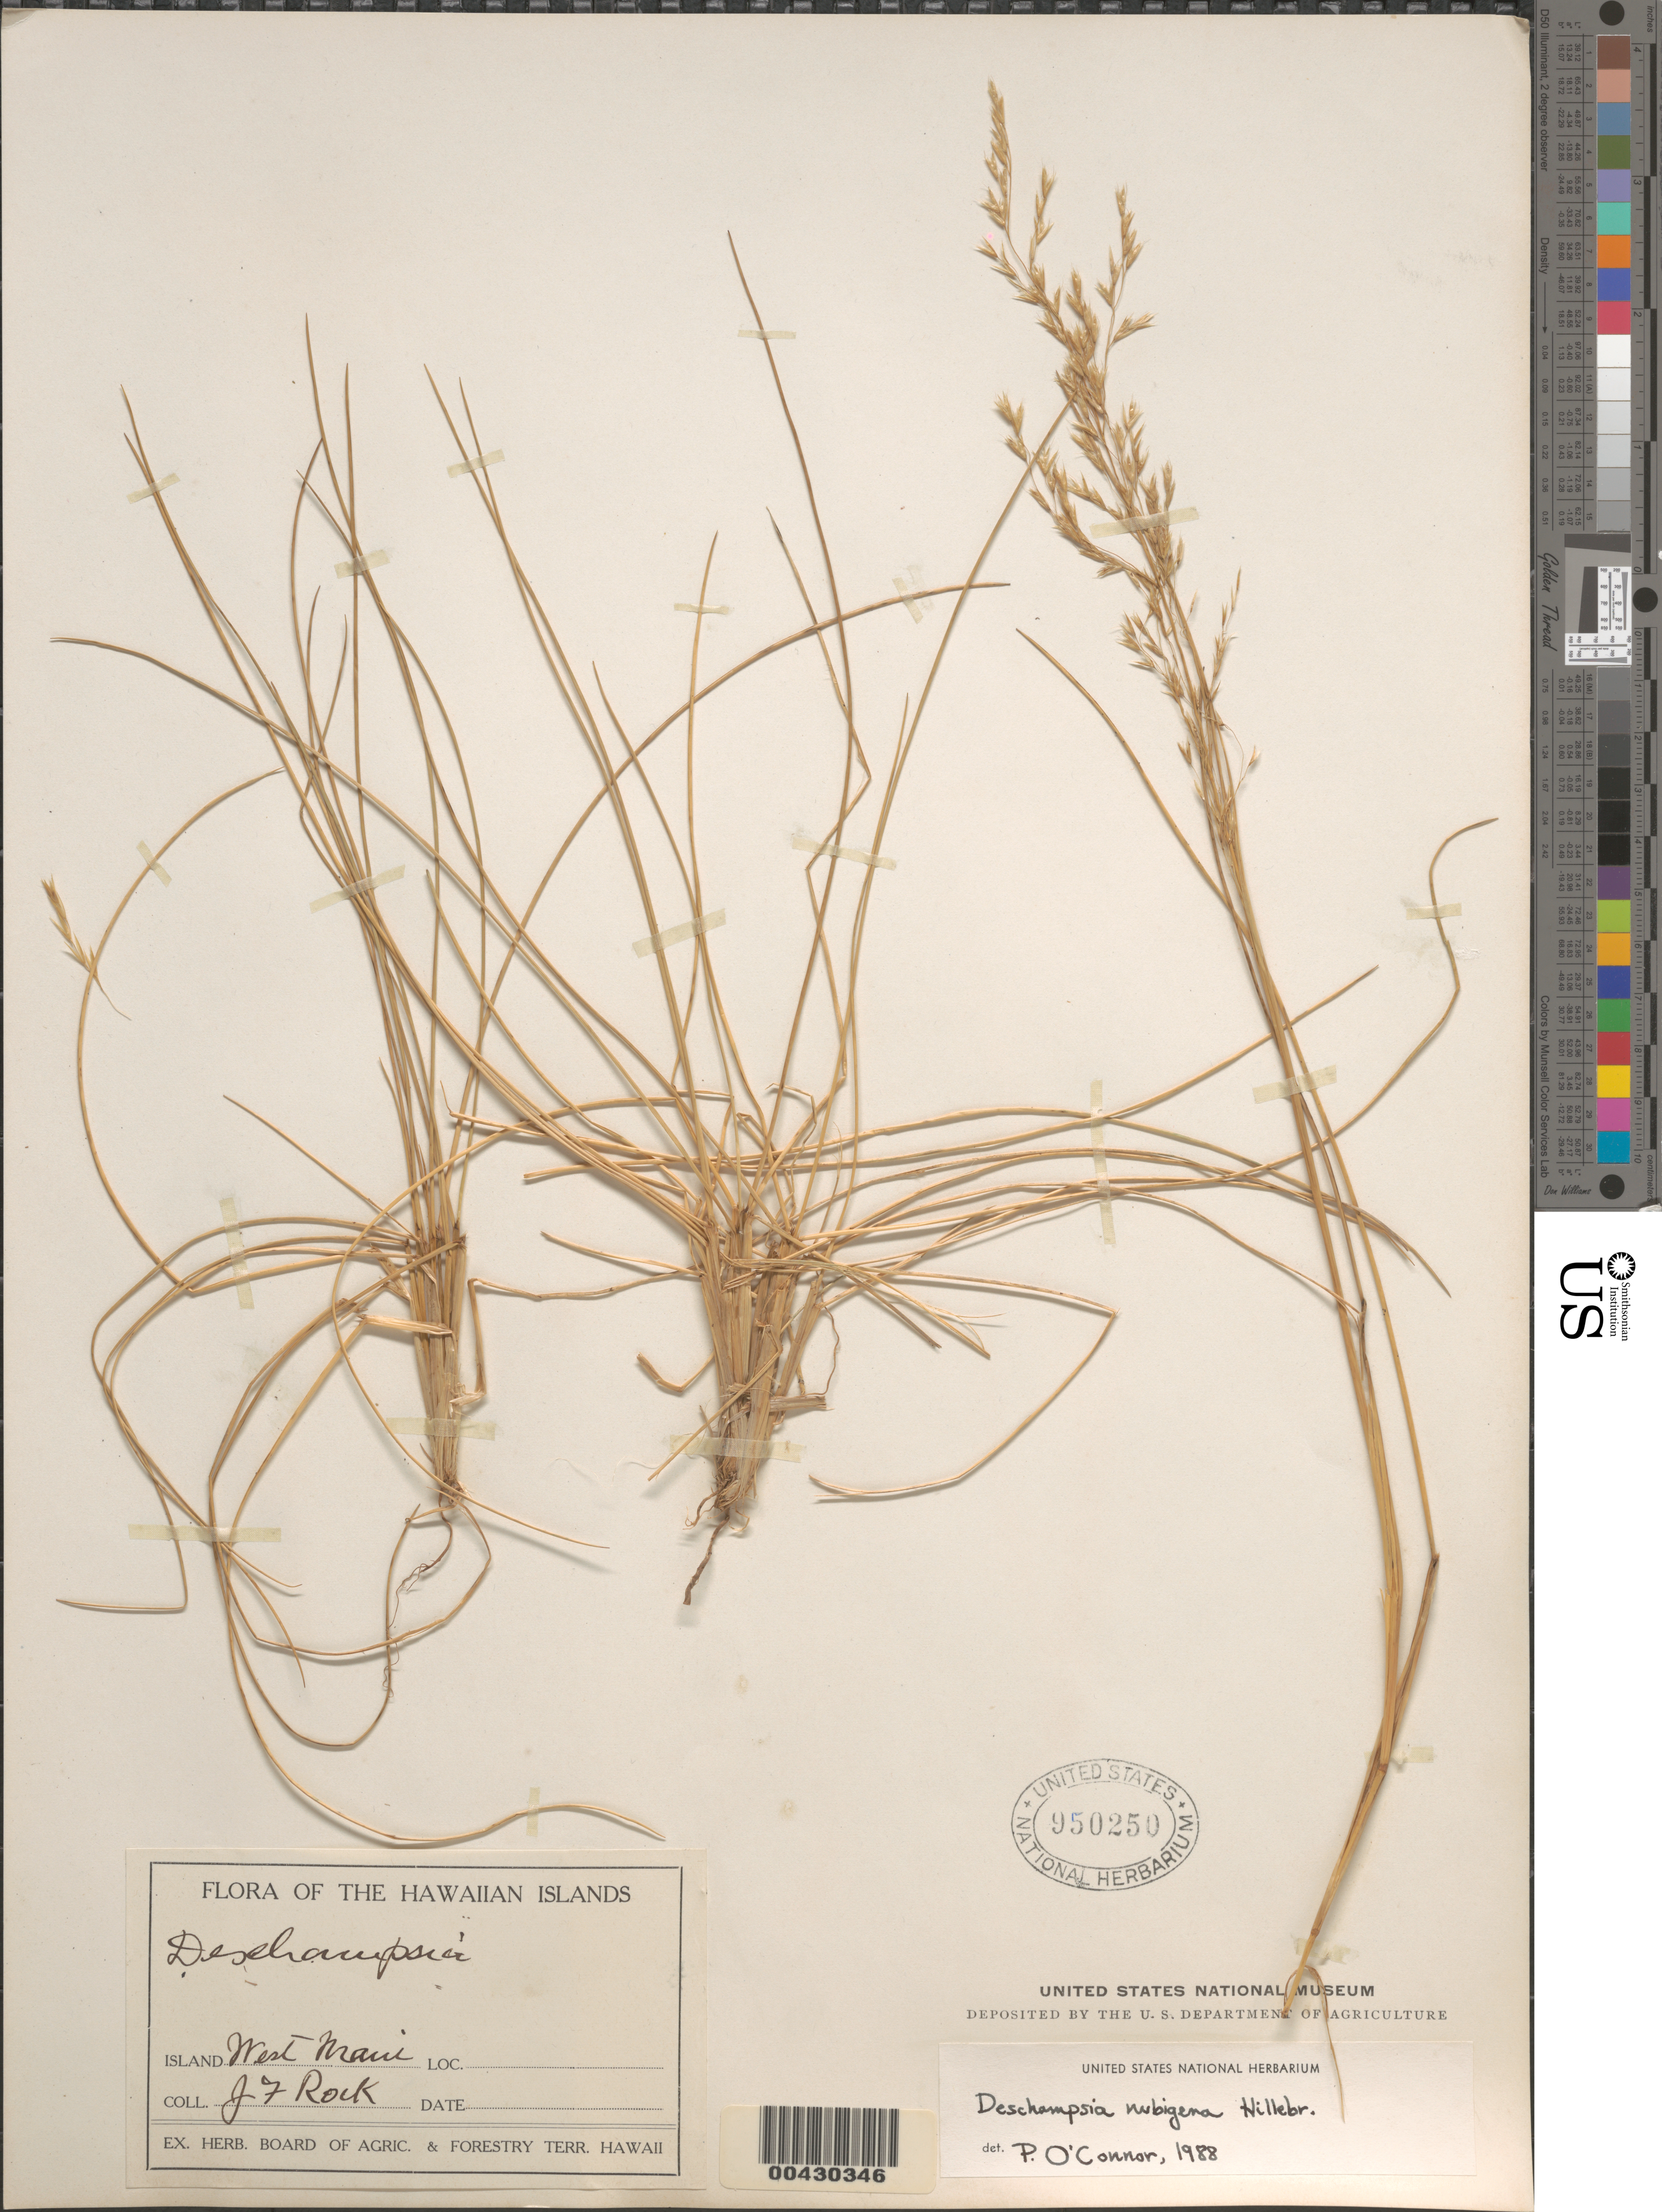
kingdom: Plantae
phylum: Tracheophyta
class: Liliopsida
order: Poales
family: Poaceae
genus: Deschampsia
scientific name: Deschampsia nubigena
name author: Hillebr.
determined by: O'Connor, P.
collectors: J. F. Rock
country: United States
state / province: Hawaii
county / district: Maui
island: Maui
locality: W Maui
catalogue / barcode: US 950250